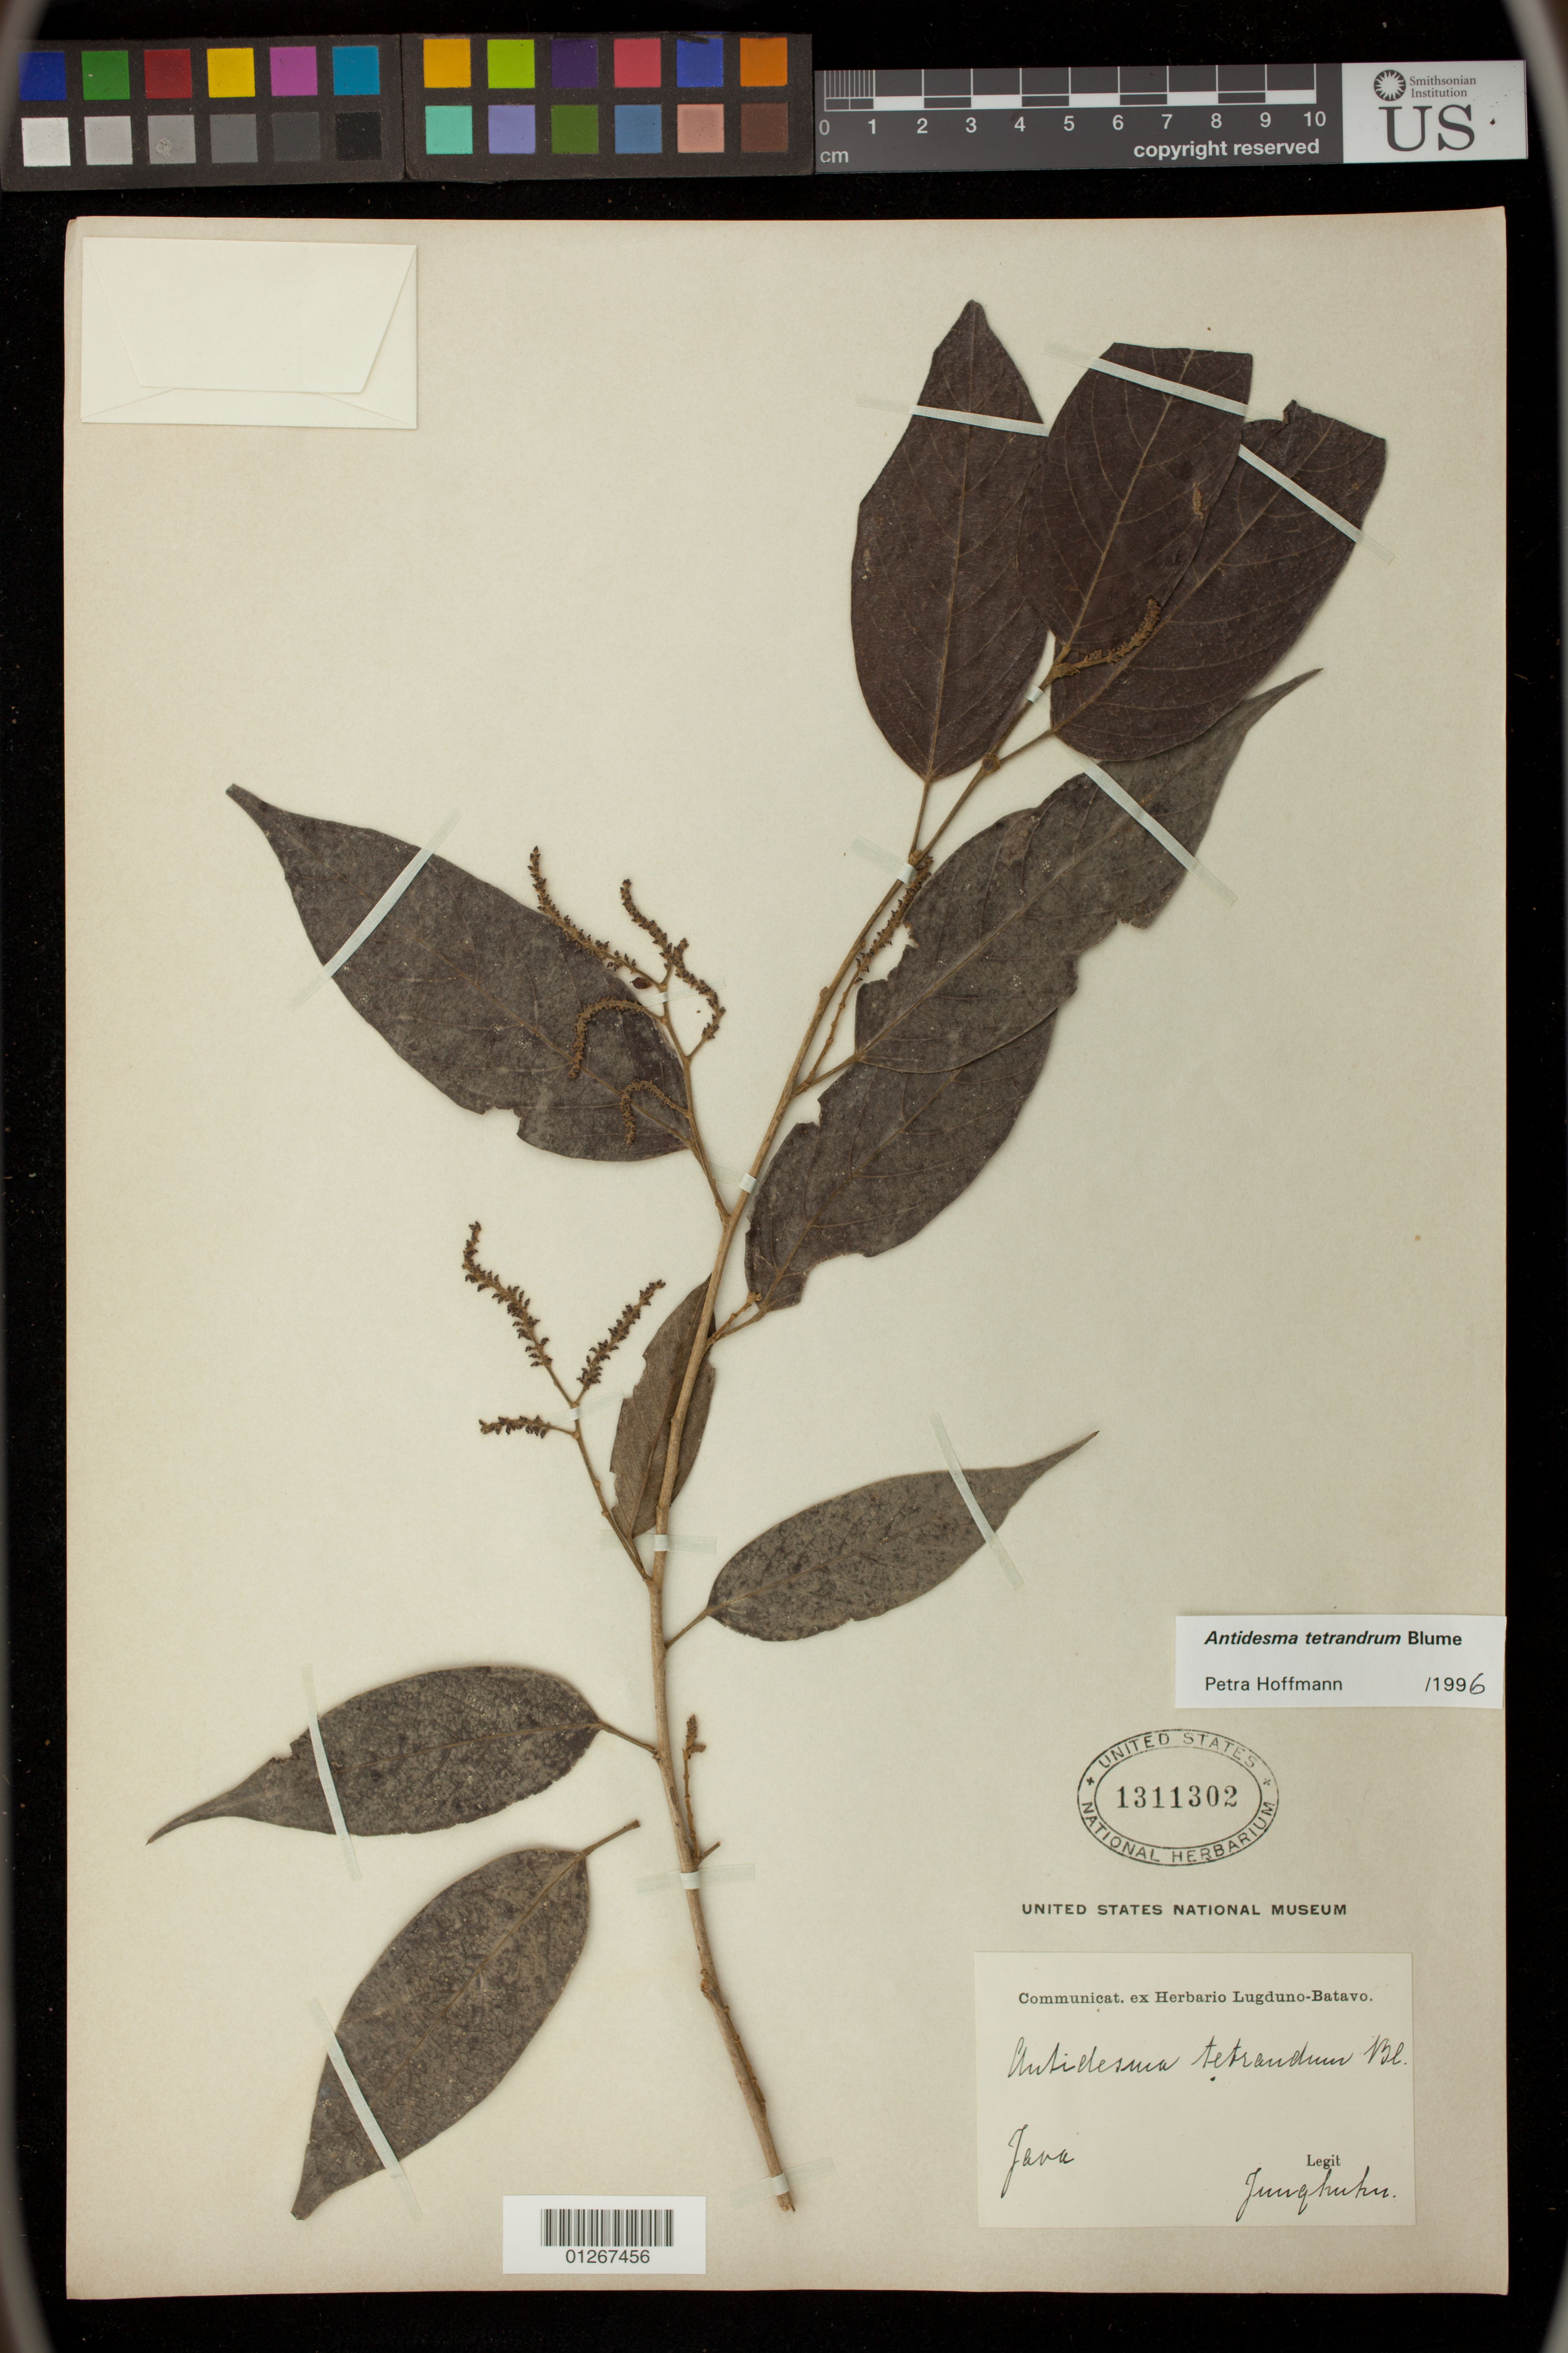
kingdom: Plantae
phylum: Tracheophyta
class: Magnoliopsida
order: Malpighiales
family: Phyllanthaceae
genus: Antidesma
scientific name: Antidesma tetrandrum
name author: Blume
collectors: F. W. Junghuhn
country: Indonesia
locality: Java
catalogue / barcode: US 1311302